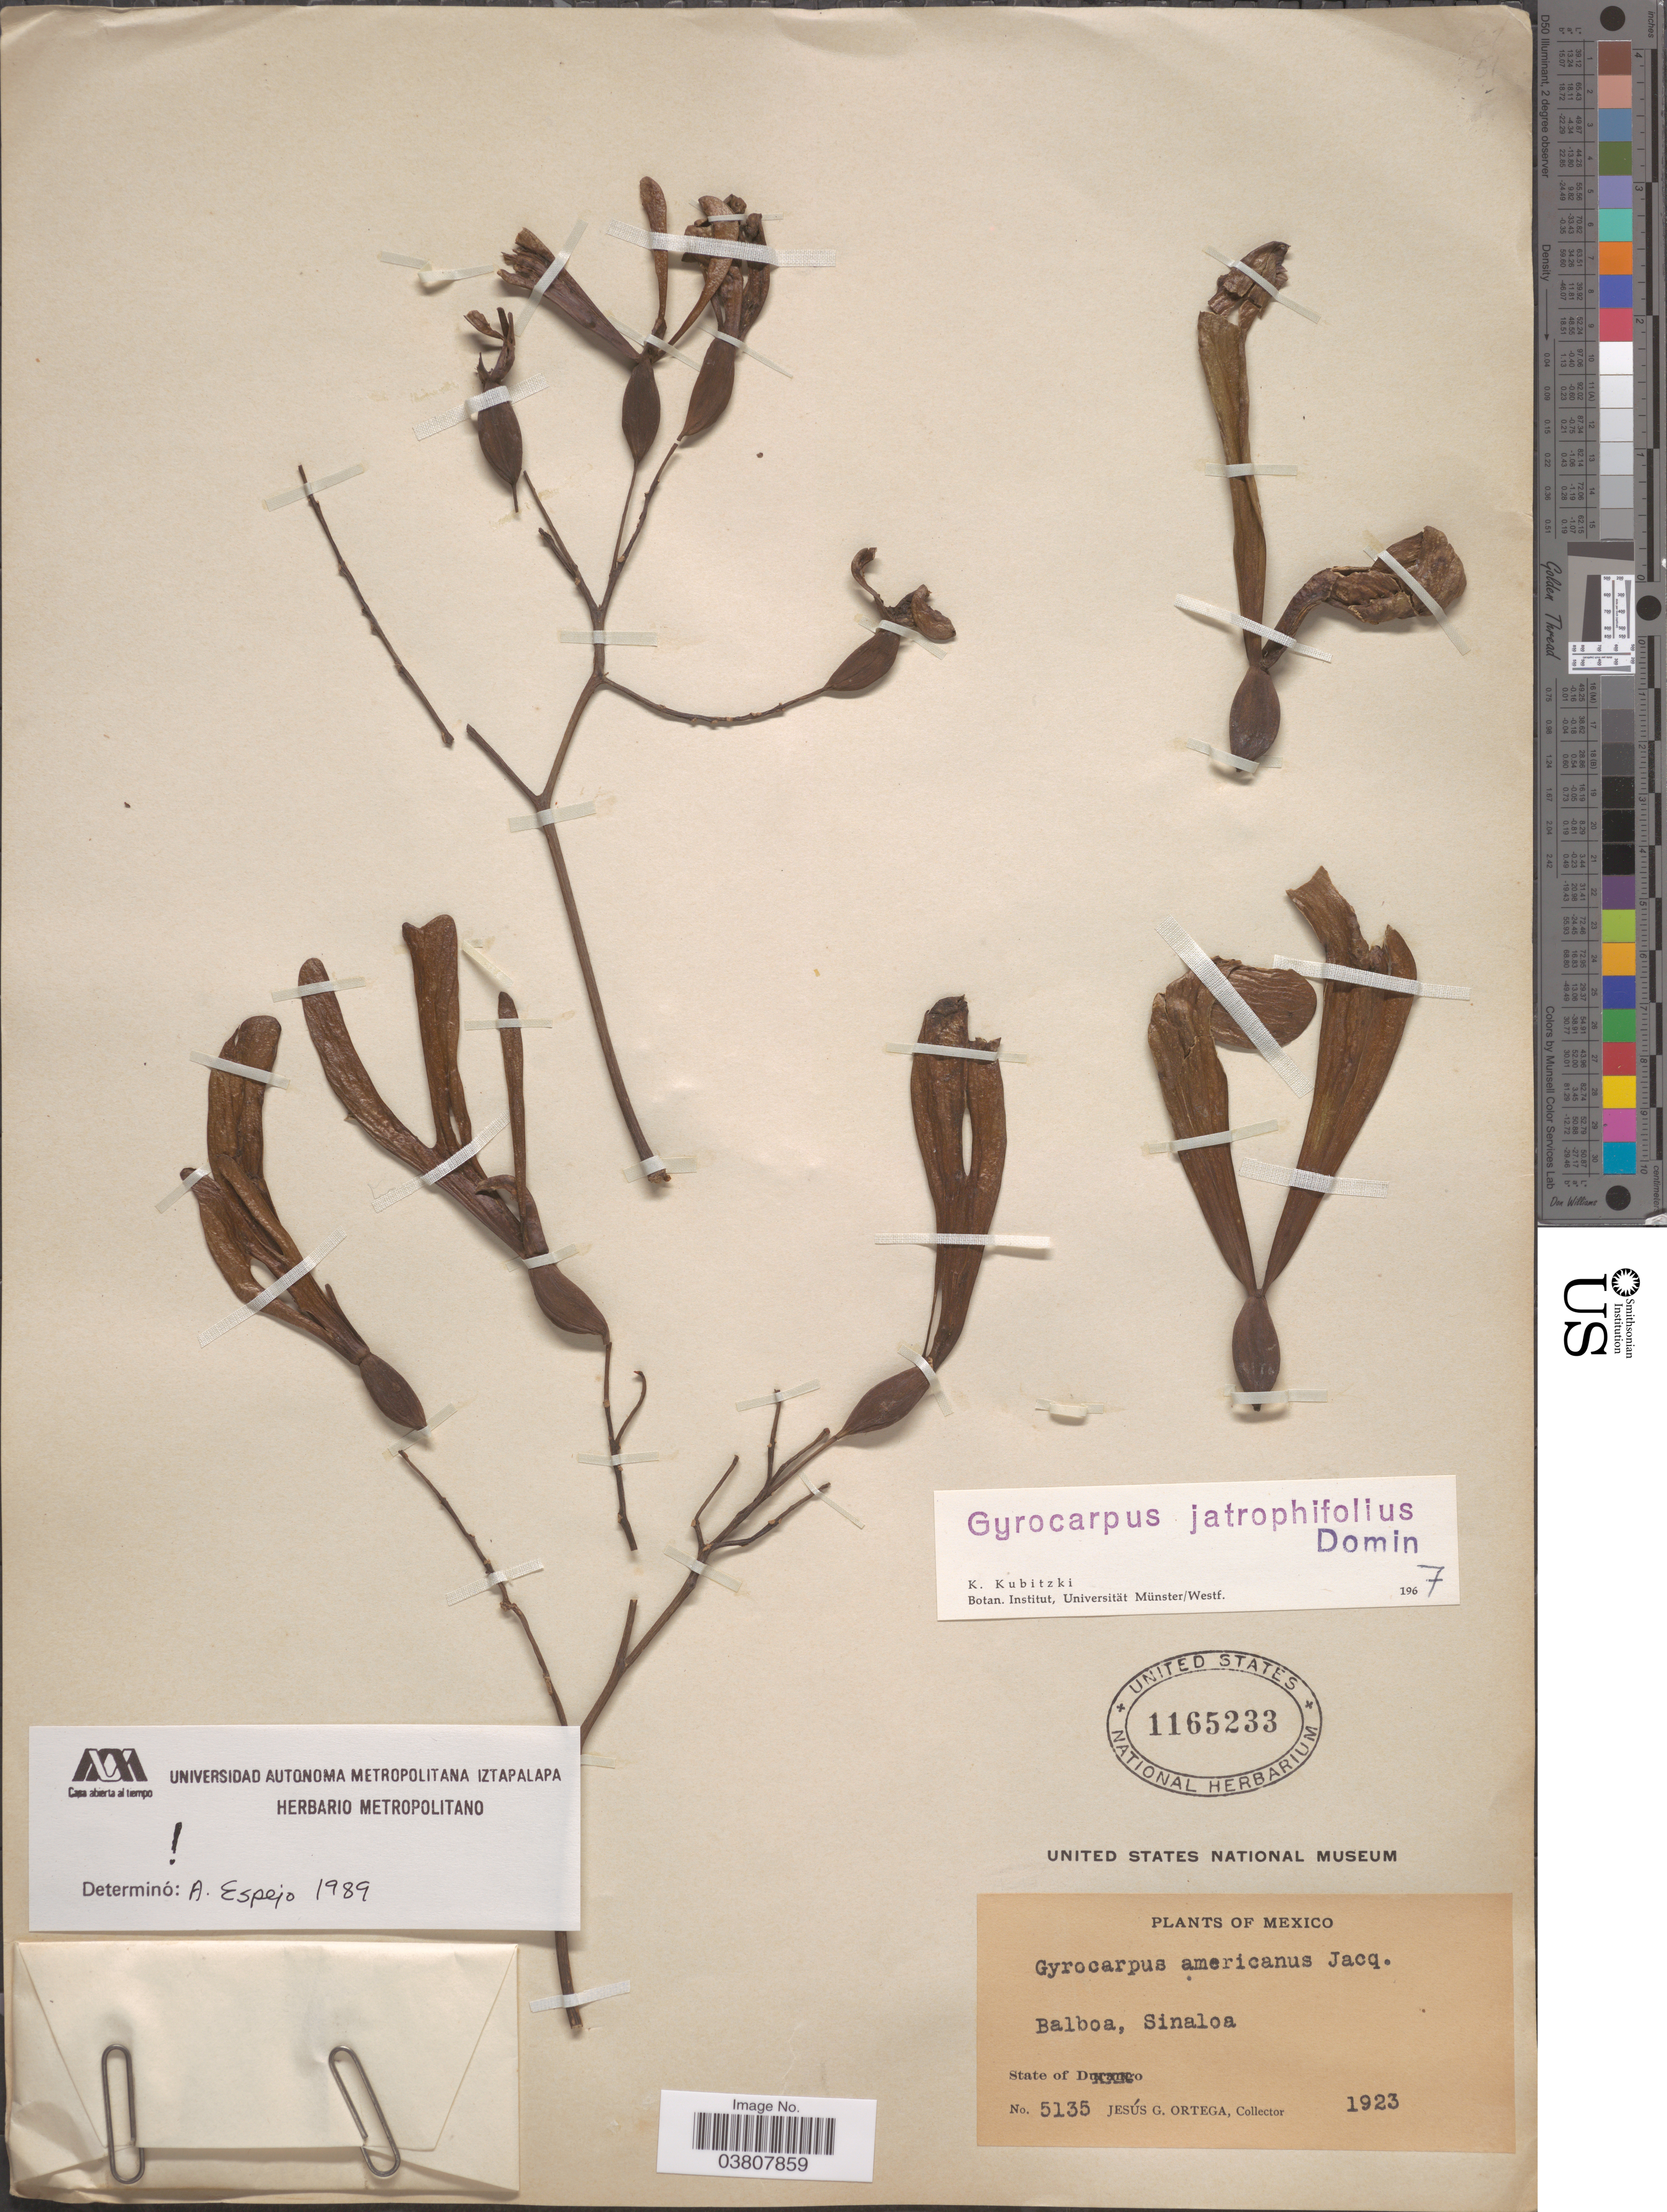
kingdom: Plantae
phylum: Tracheophyta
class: Magnoliopsida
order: Laurales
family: Hernandiaceae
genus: Gyrocarpus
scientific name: Gyrocarpus jatrophifolius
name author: Domin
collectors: J. Ortega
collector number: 5135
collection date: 1923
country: Mexico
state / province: Sinaloa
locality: Balboa.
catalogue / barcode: US 1165233